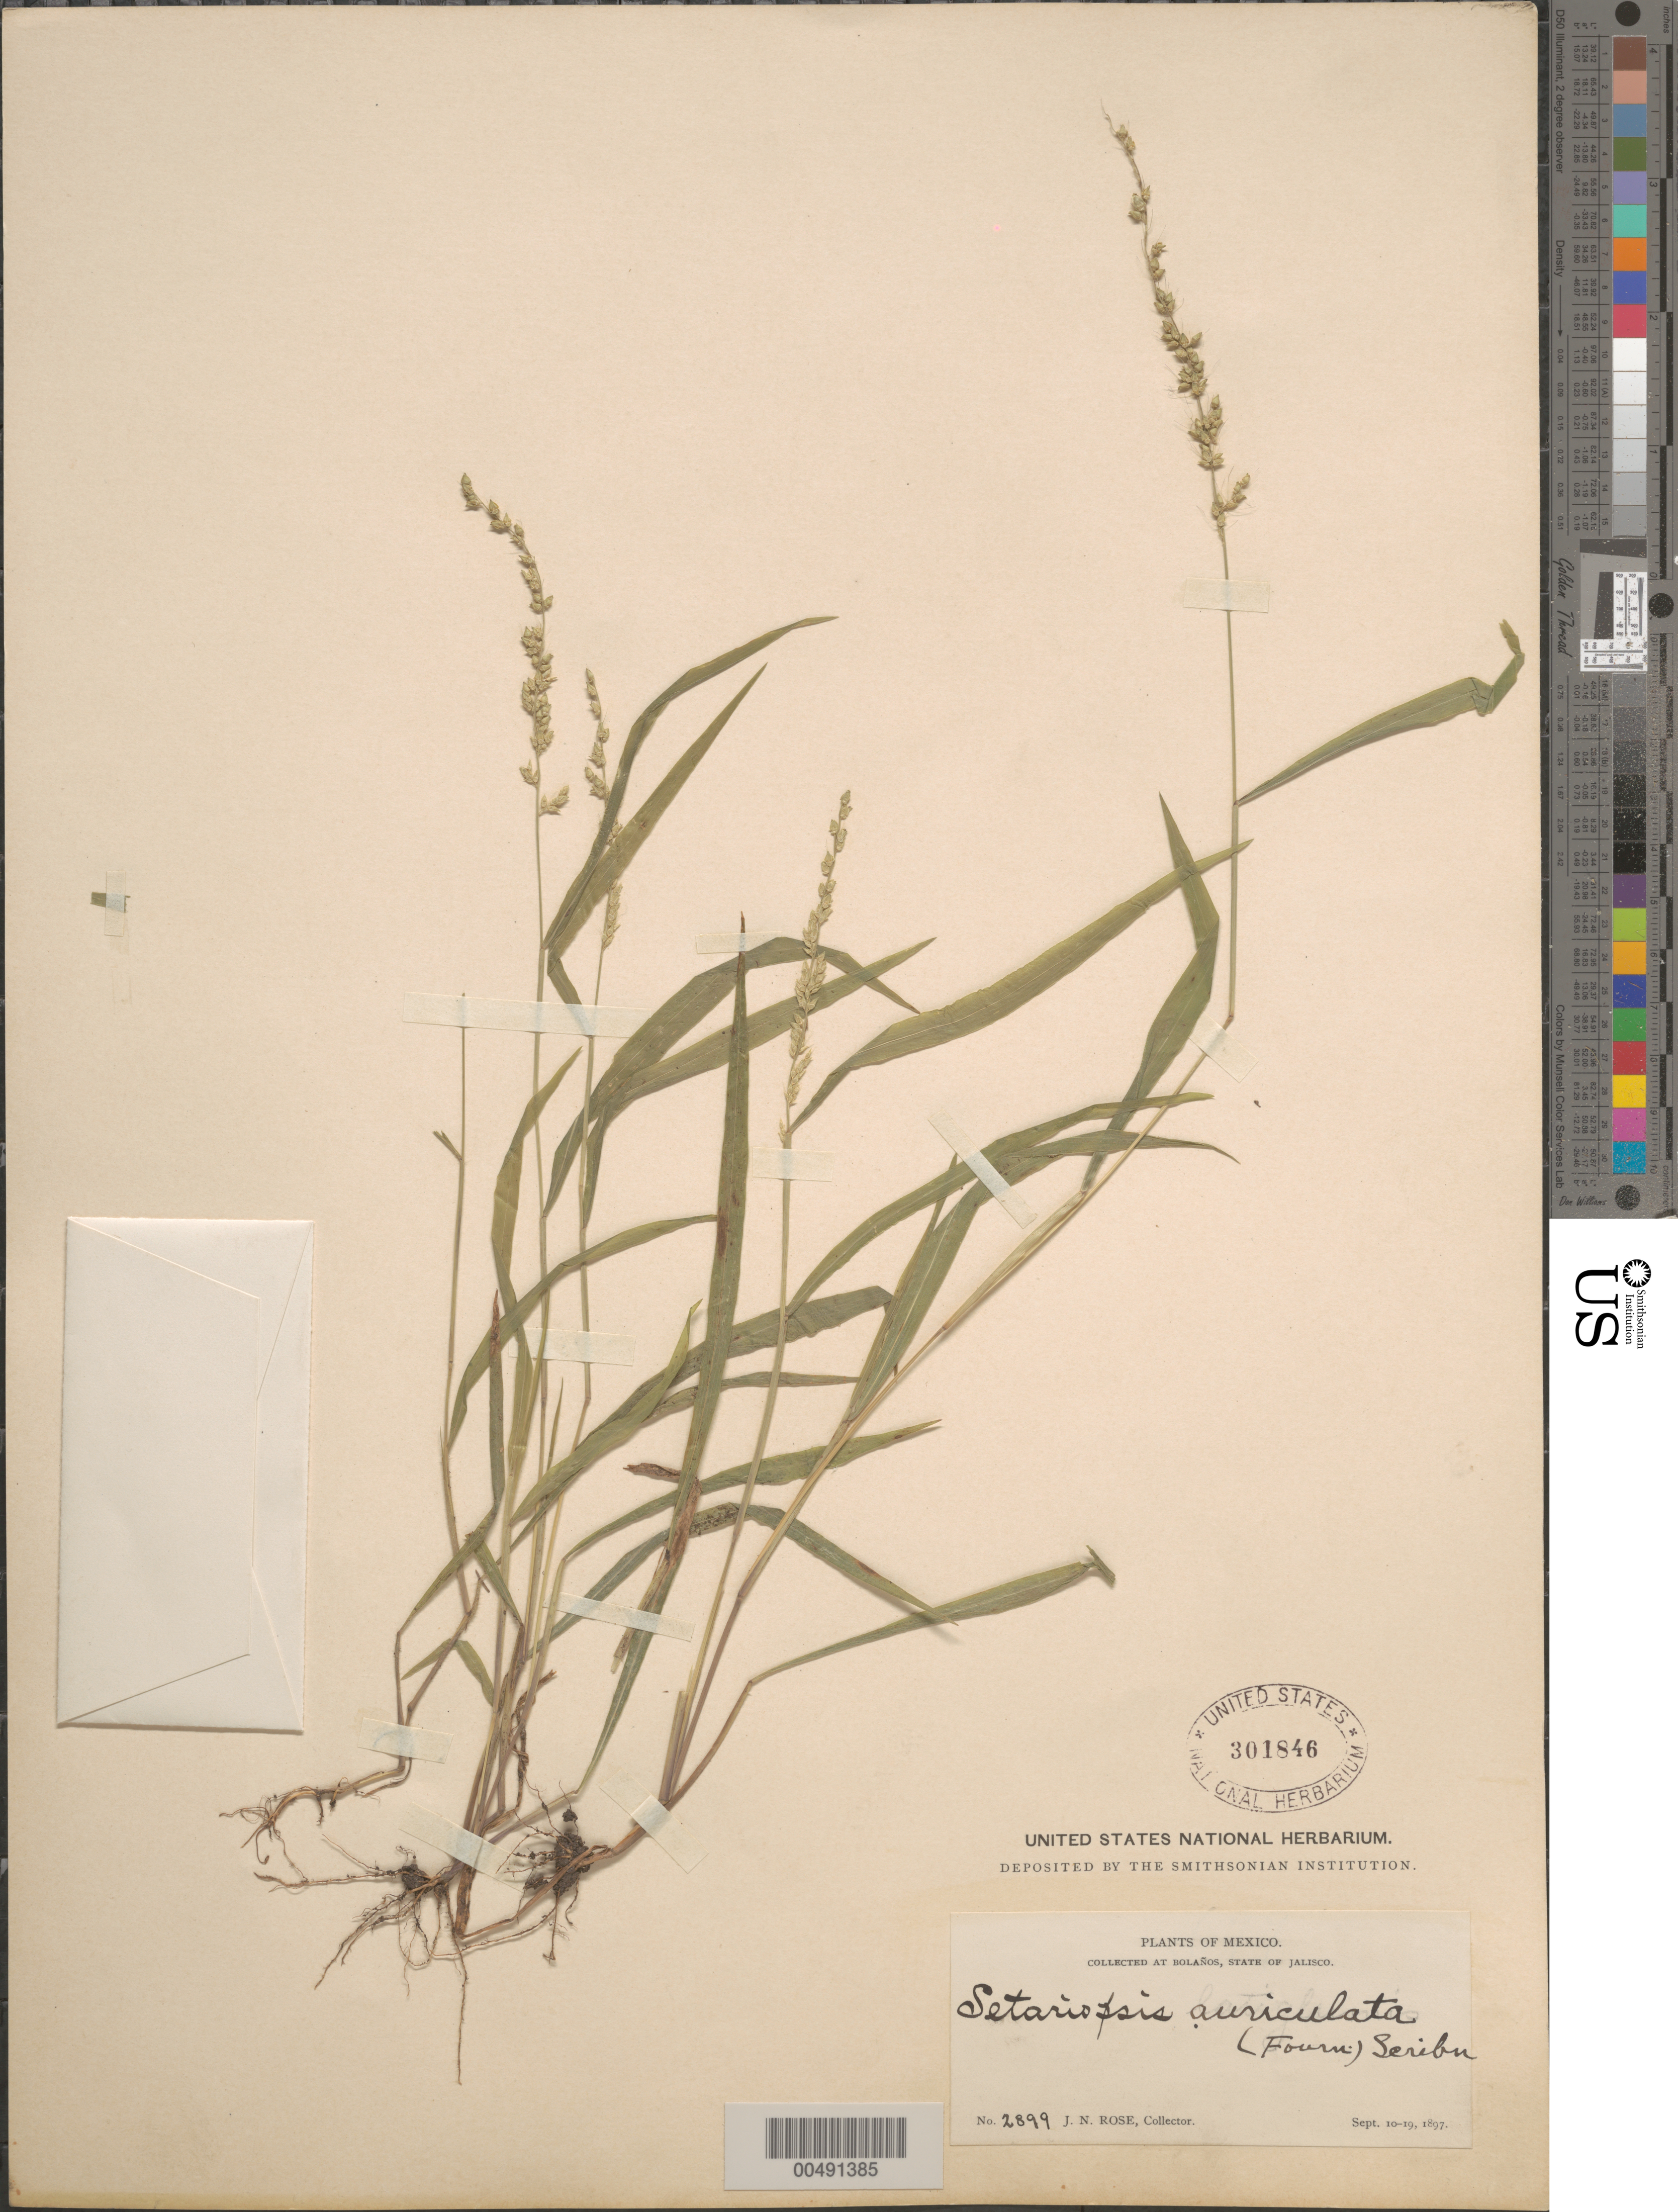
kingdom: Plantae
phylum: Tracheophyta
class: Liliopsida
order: Poales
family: Poaceae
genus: Setariopsis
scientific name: Setariopsis auriculata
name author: (E. Fourn.) Scribn.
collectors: J. N. Rose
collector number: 2899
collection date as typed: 10 Sep 1897 to 19 Sep 1897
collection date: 1897-09-10/1897-09-19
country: Mexico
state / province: Jalisco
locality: Bolaños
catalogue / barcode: US 301846